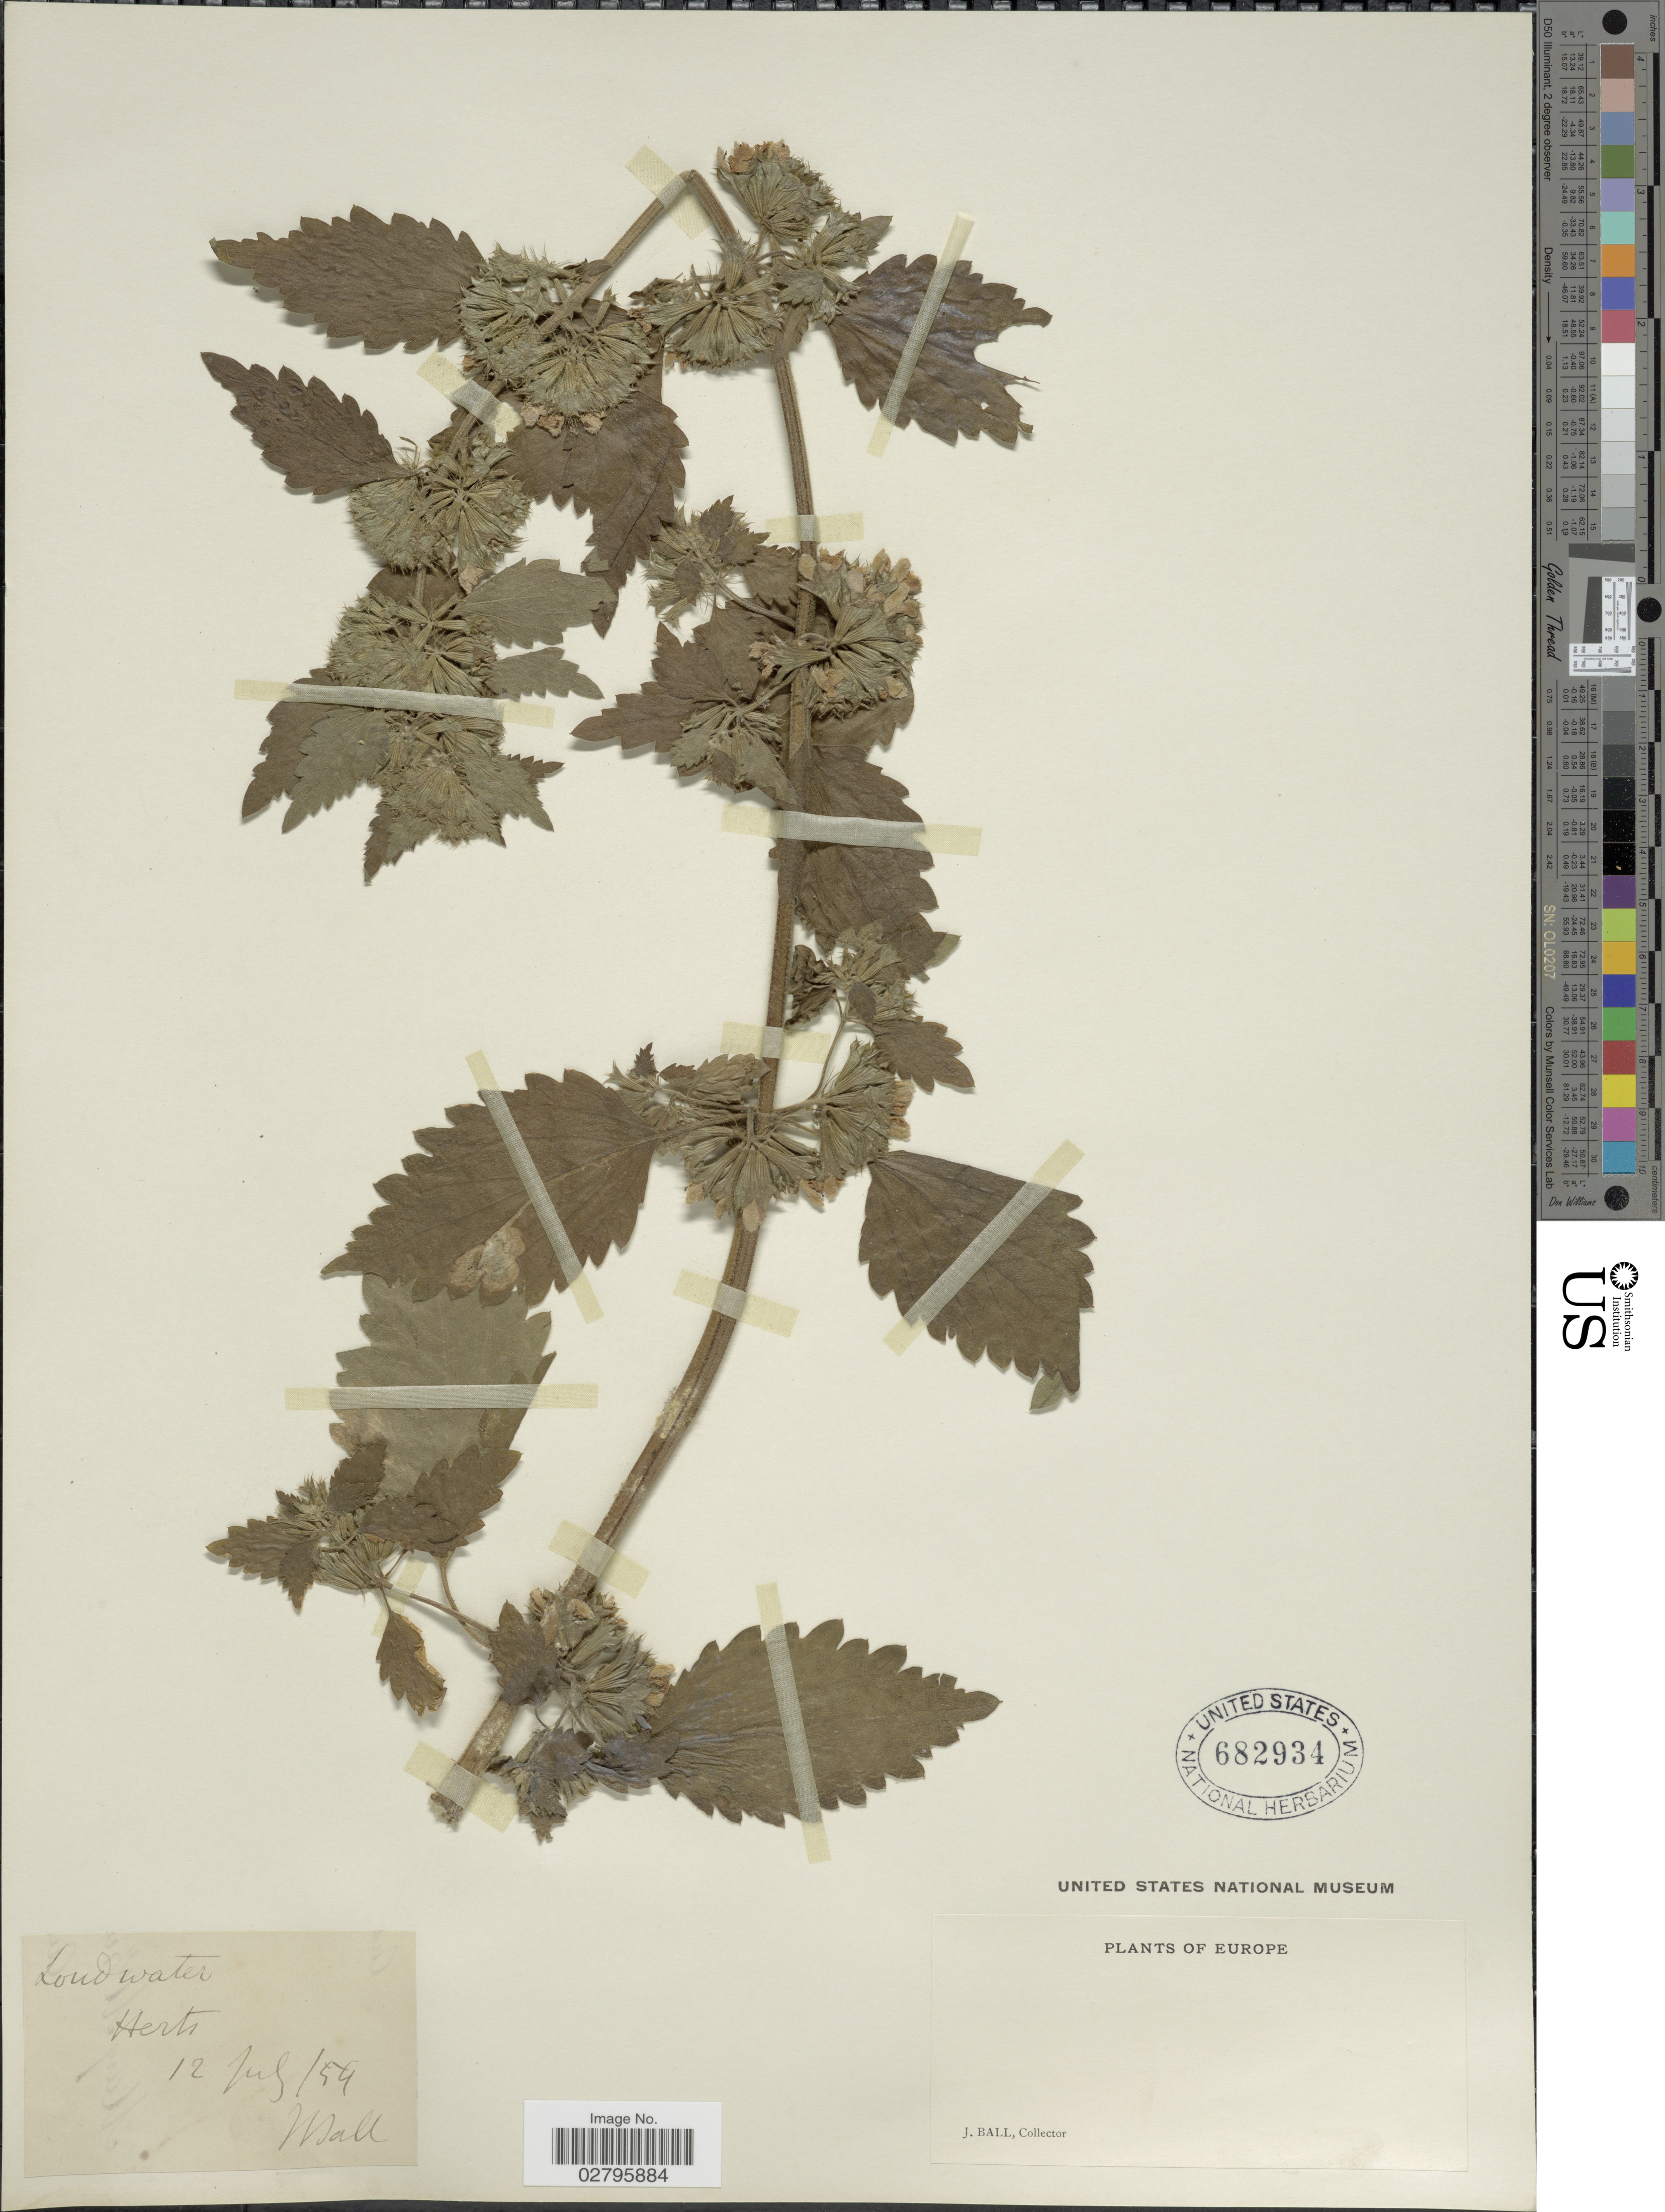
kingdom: Plantae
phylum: Tracheophyta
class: Magnoliopsida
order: Lamiales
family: Lamiaceae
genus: Ballota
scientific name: Ballota sp.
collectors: J. Ball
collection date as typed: Transcribed d/m/y: 12/7/54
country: United Kingdom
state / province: England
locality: Loudwater, Herts.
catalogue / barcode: US 682934